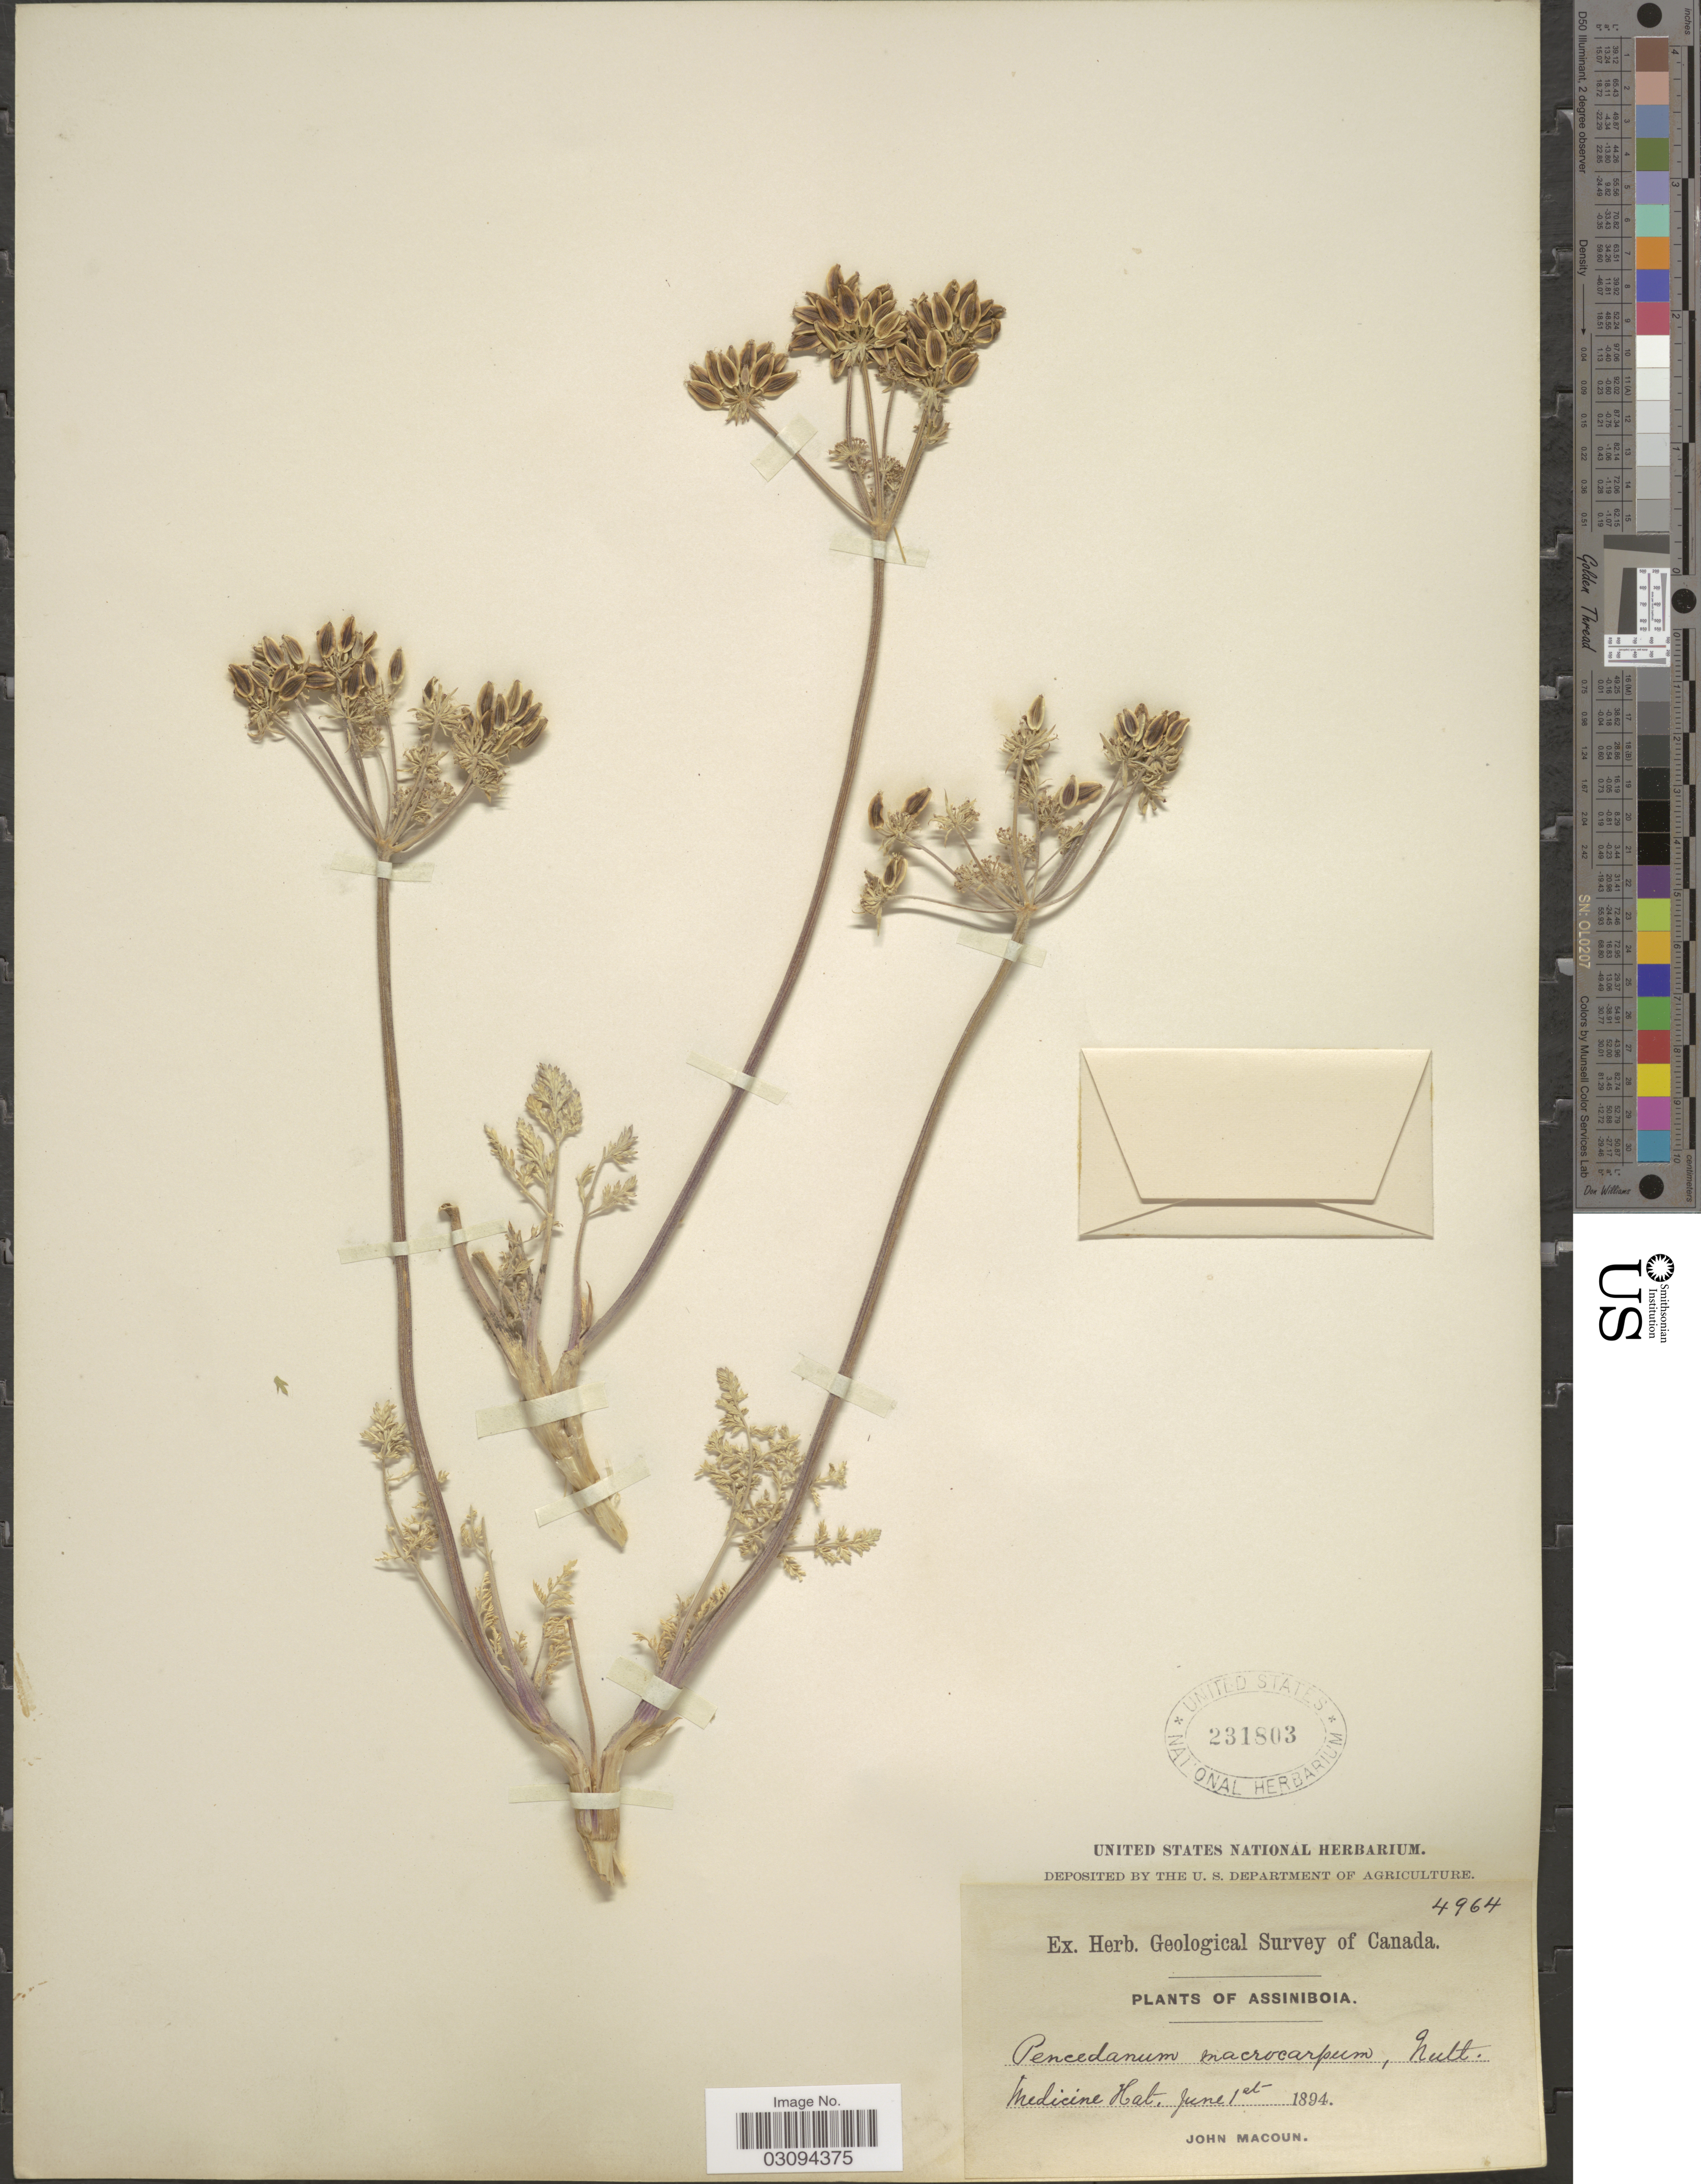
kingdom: Plantae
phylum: Tracheophyta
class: Magnoliopsida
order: Apiales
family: Apiaceae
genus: Lomatium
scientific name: Lomatium macrocarpum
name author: (Hook. et al.) J.M. Coult. & Rose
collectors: J. Macoun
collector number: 4964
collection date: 1894-06-01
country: Canada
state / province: Alberta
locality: Assiniboia. Medicine Hat.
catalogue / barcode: US 231803